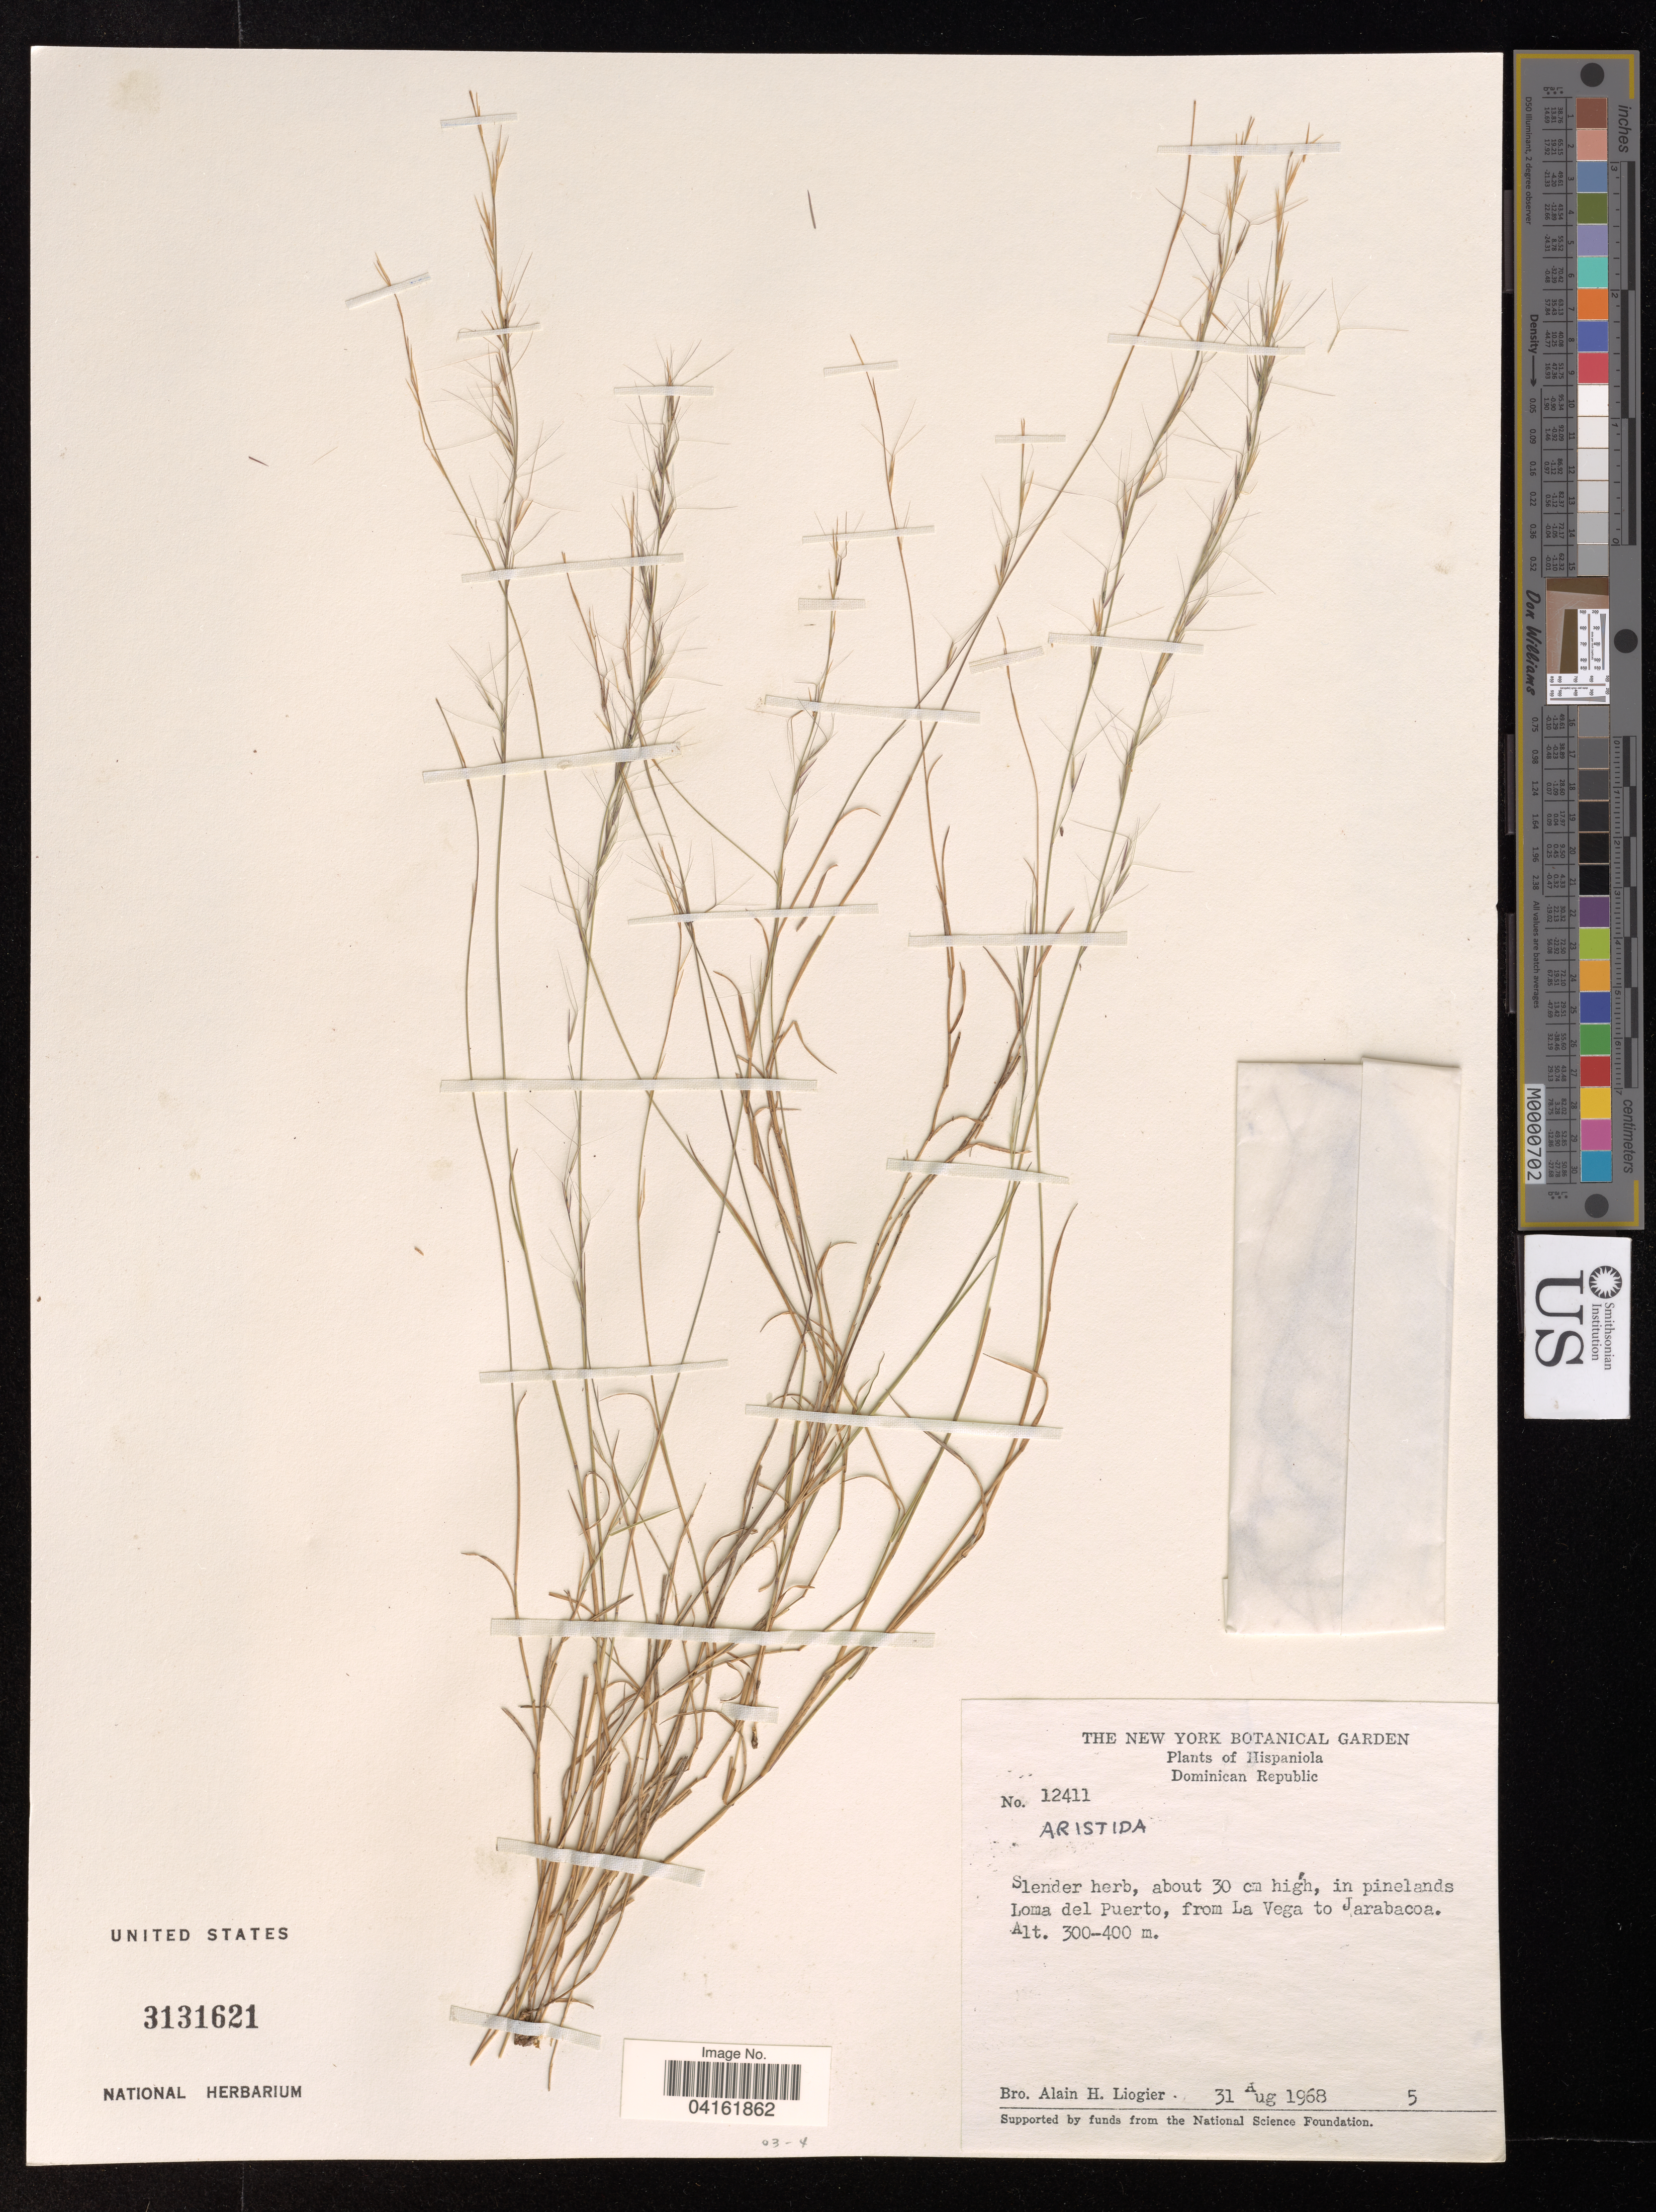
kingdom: Plantae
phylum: Tracheophyta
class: Liliopsida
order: Poales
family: Poaceae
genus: Aristida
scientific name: Aristida sp.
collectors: A. H. Liogier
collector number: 12411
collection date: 1968-08-31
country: Dominican Republic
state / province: La Vega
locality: In pinelands Loma del Puerto, from La Vega to Jarabacoa.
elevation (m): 300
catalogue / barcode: US 3131621